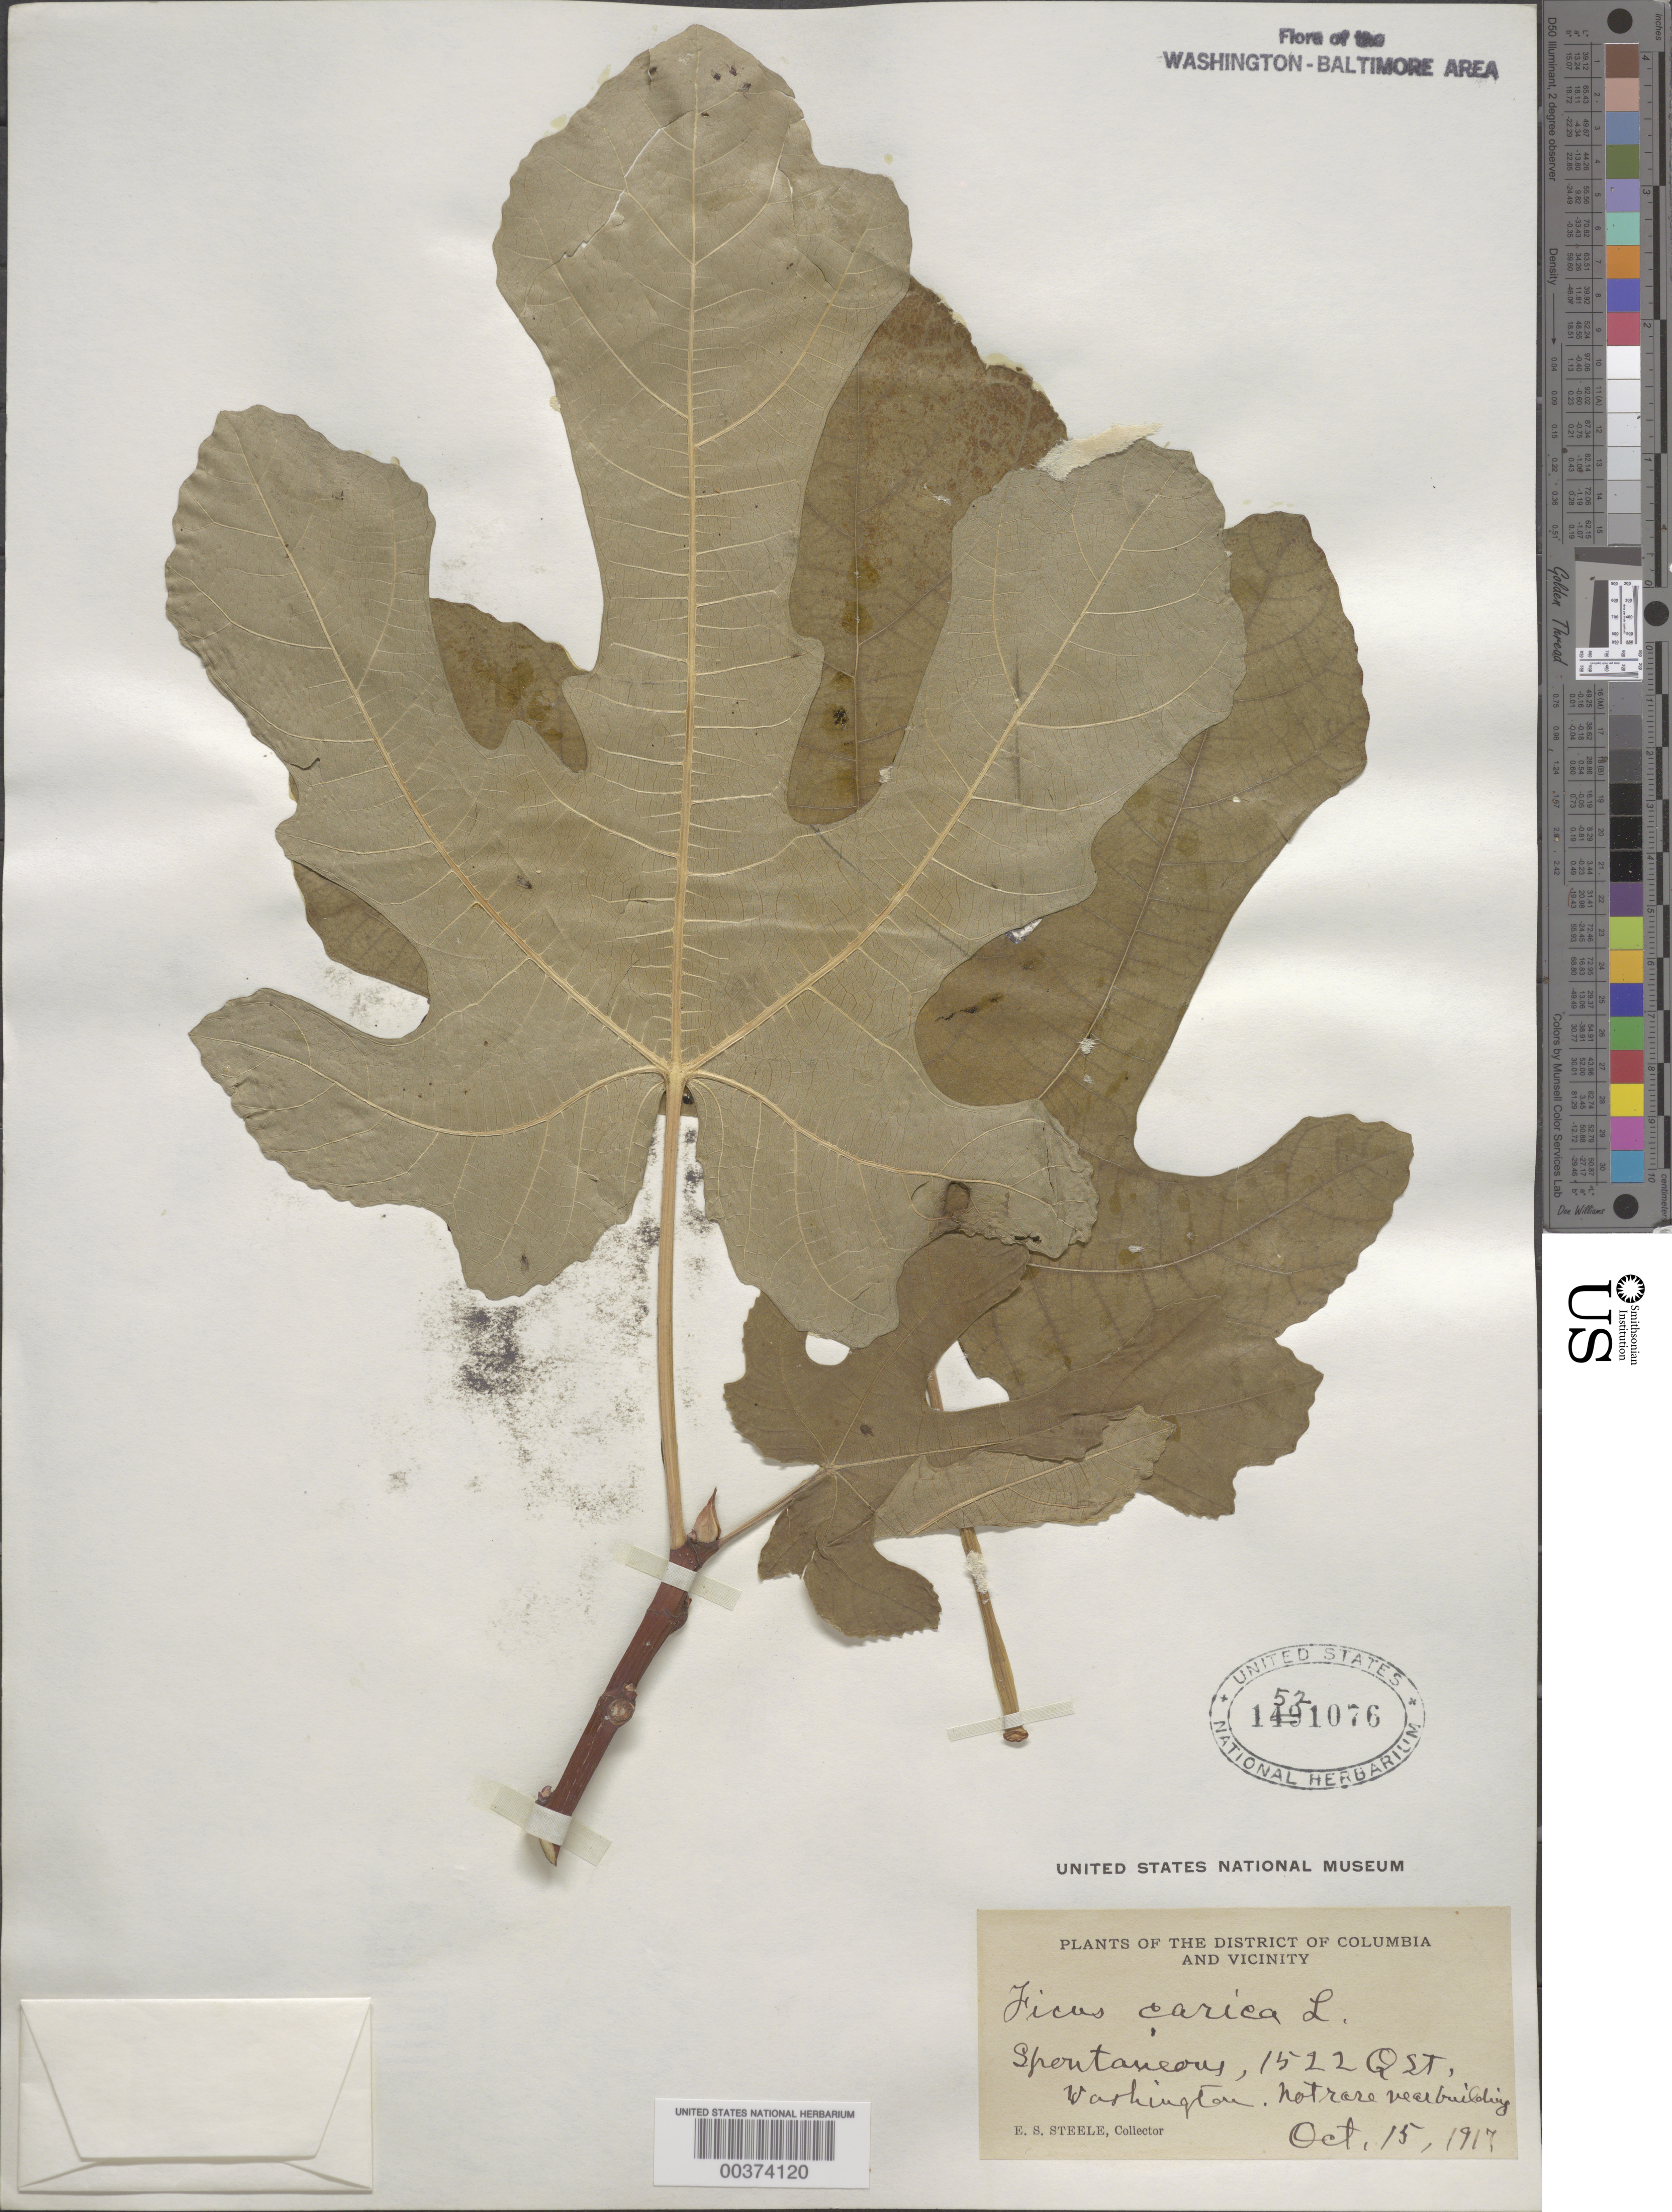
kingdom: Plantae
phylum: Tracheophyta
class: Magnoliopsida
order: Rosales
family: Moraceae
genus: Ficus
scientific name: Ficus carica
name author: L.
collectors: E. Steele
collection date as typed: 15 Oct 1917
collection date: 1917-10-15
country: United States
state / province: District of Columbia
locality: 1522 Q Street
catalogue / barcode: US 1521076